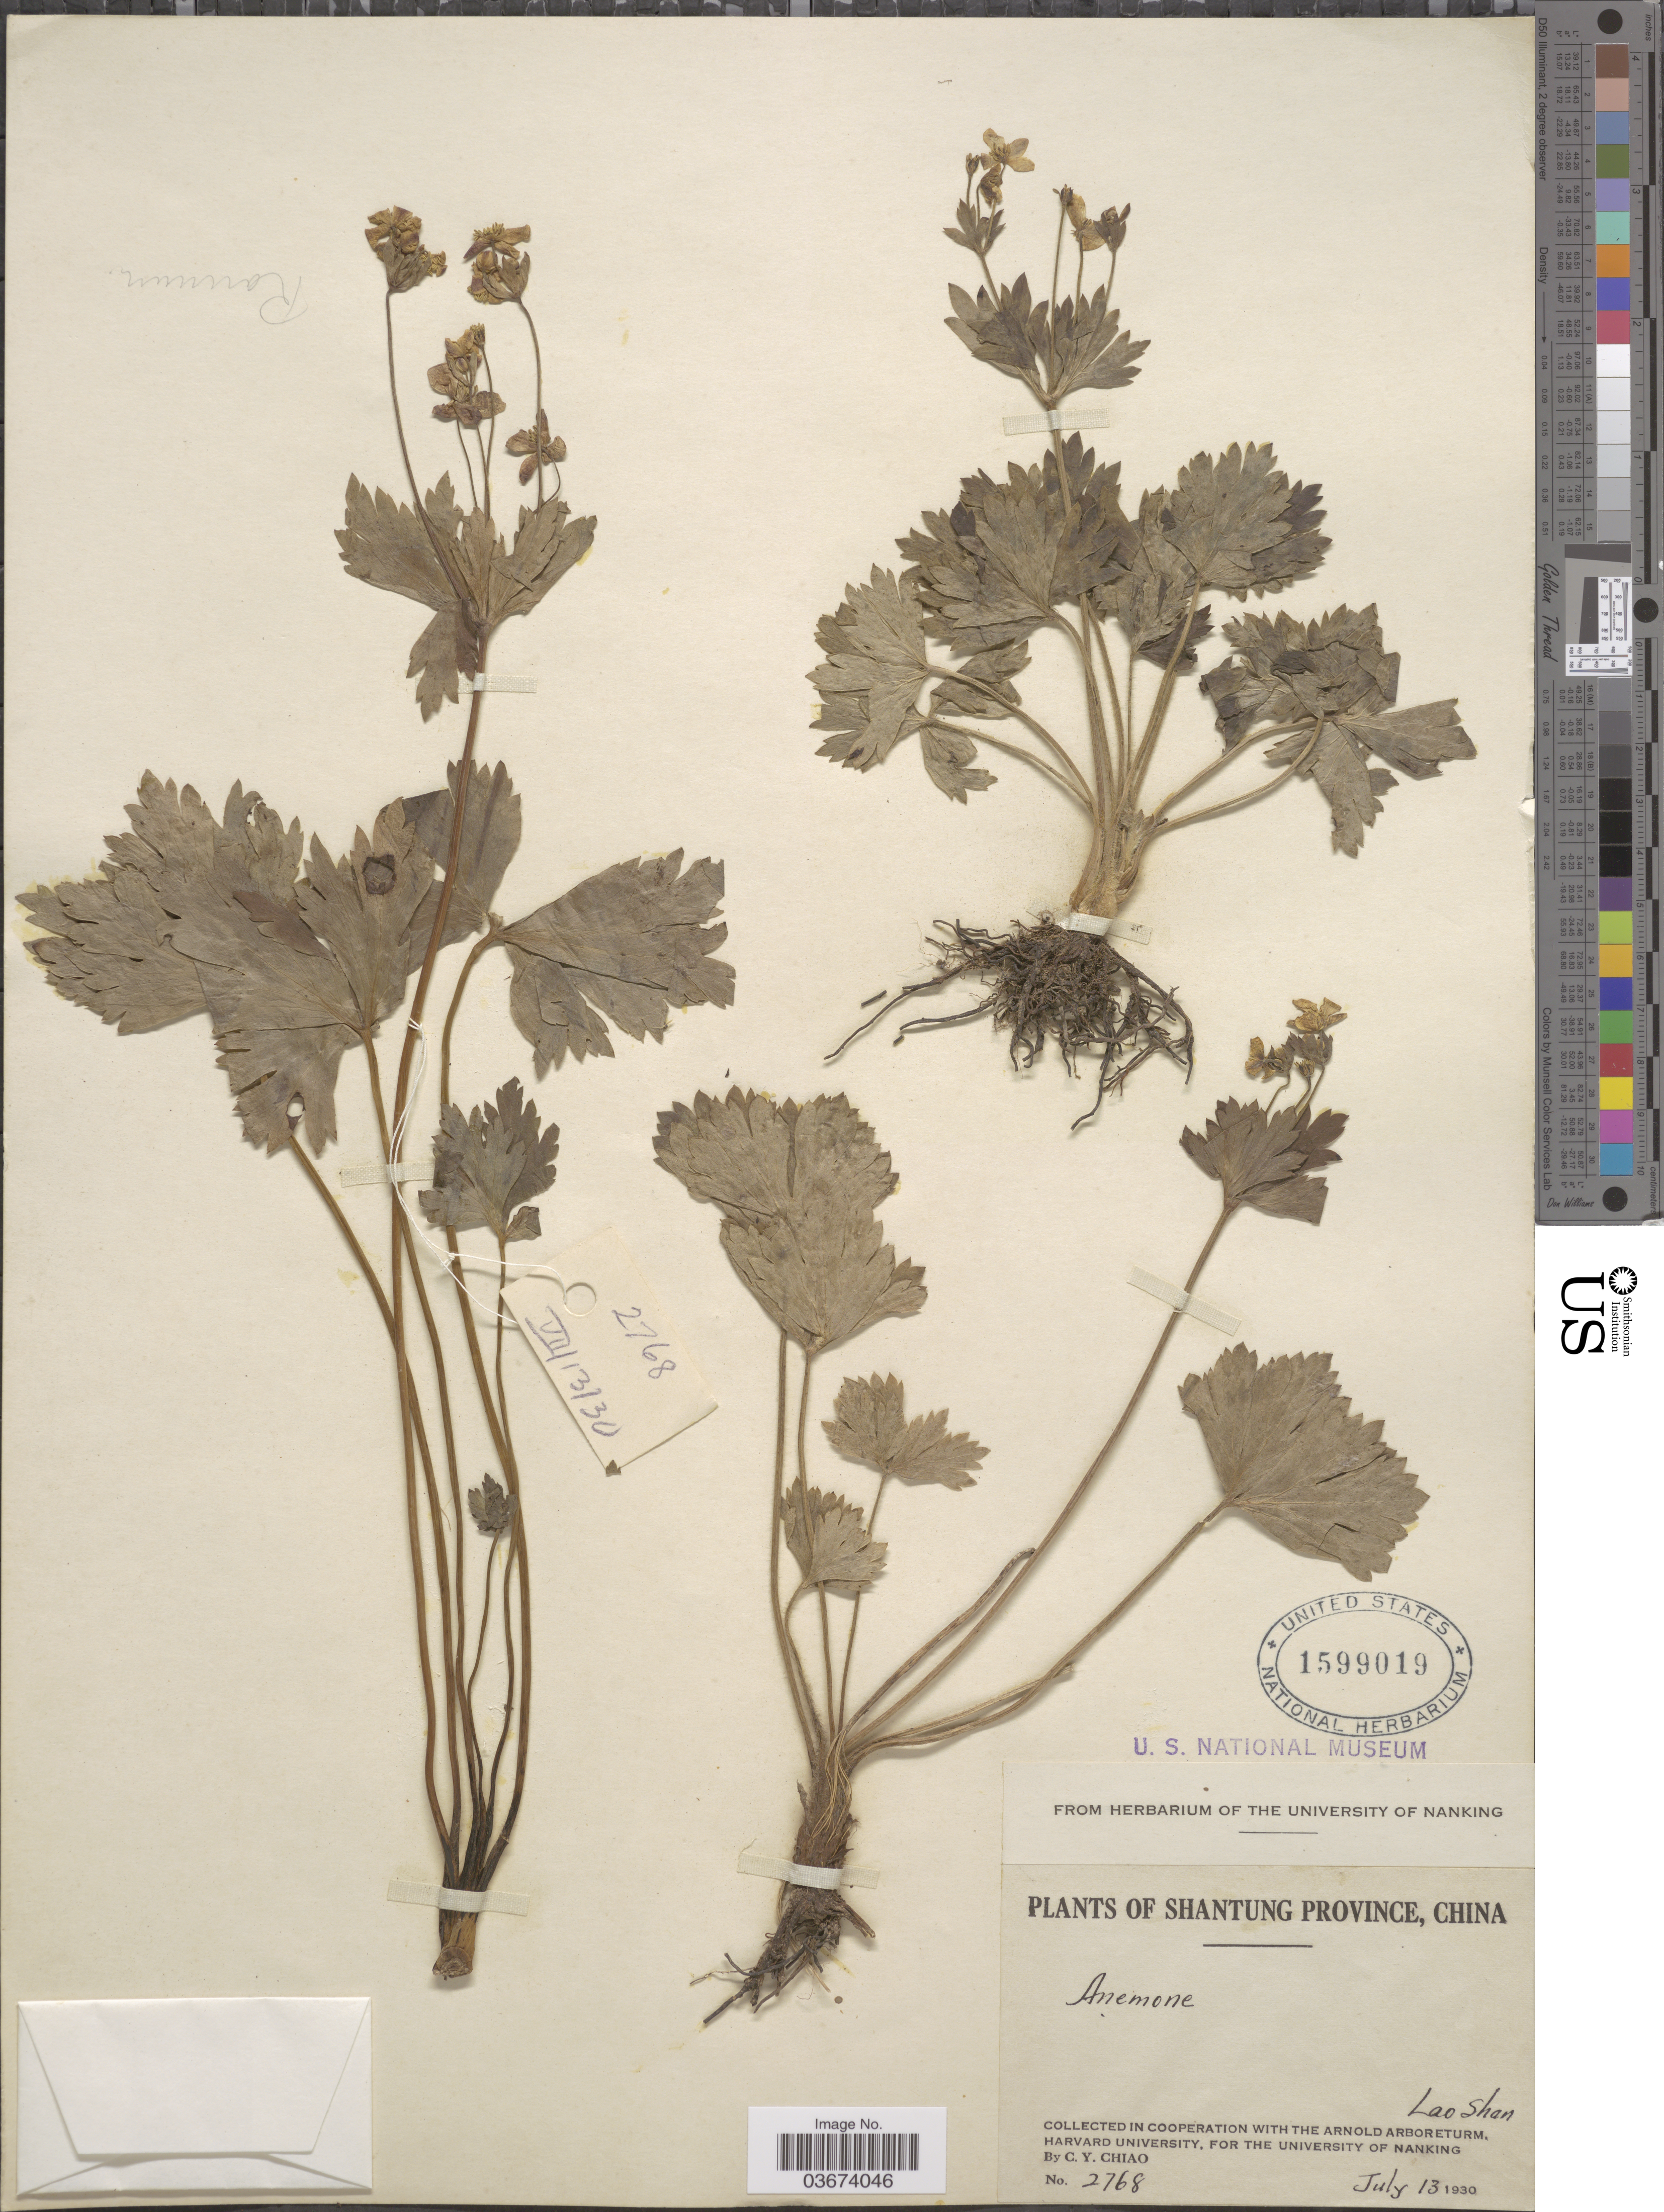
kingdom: Plantae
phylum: Tracheophyta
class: Magnoliopsida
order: Ranunculales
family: Ranunculaceae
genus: Anemone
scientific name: Anemone sp.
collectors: C. Y. Chiao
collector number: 2768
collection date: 1930-07-13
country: China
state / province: Shandong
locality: Lao Shan.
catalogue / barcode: US 1599019